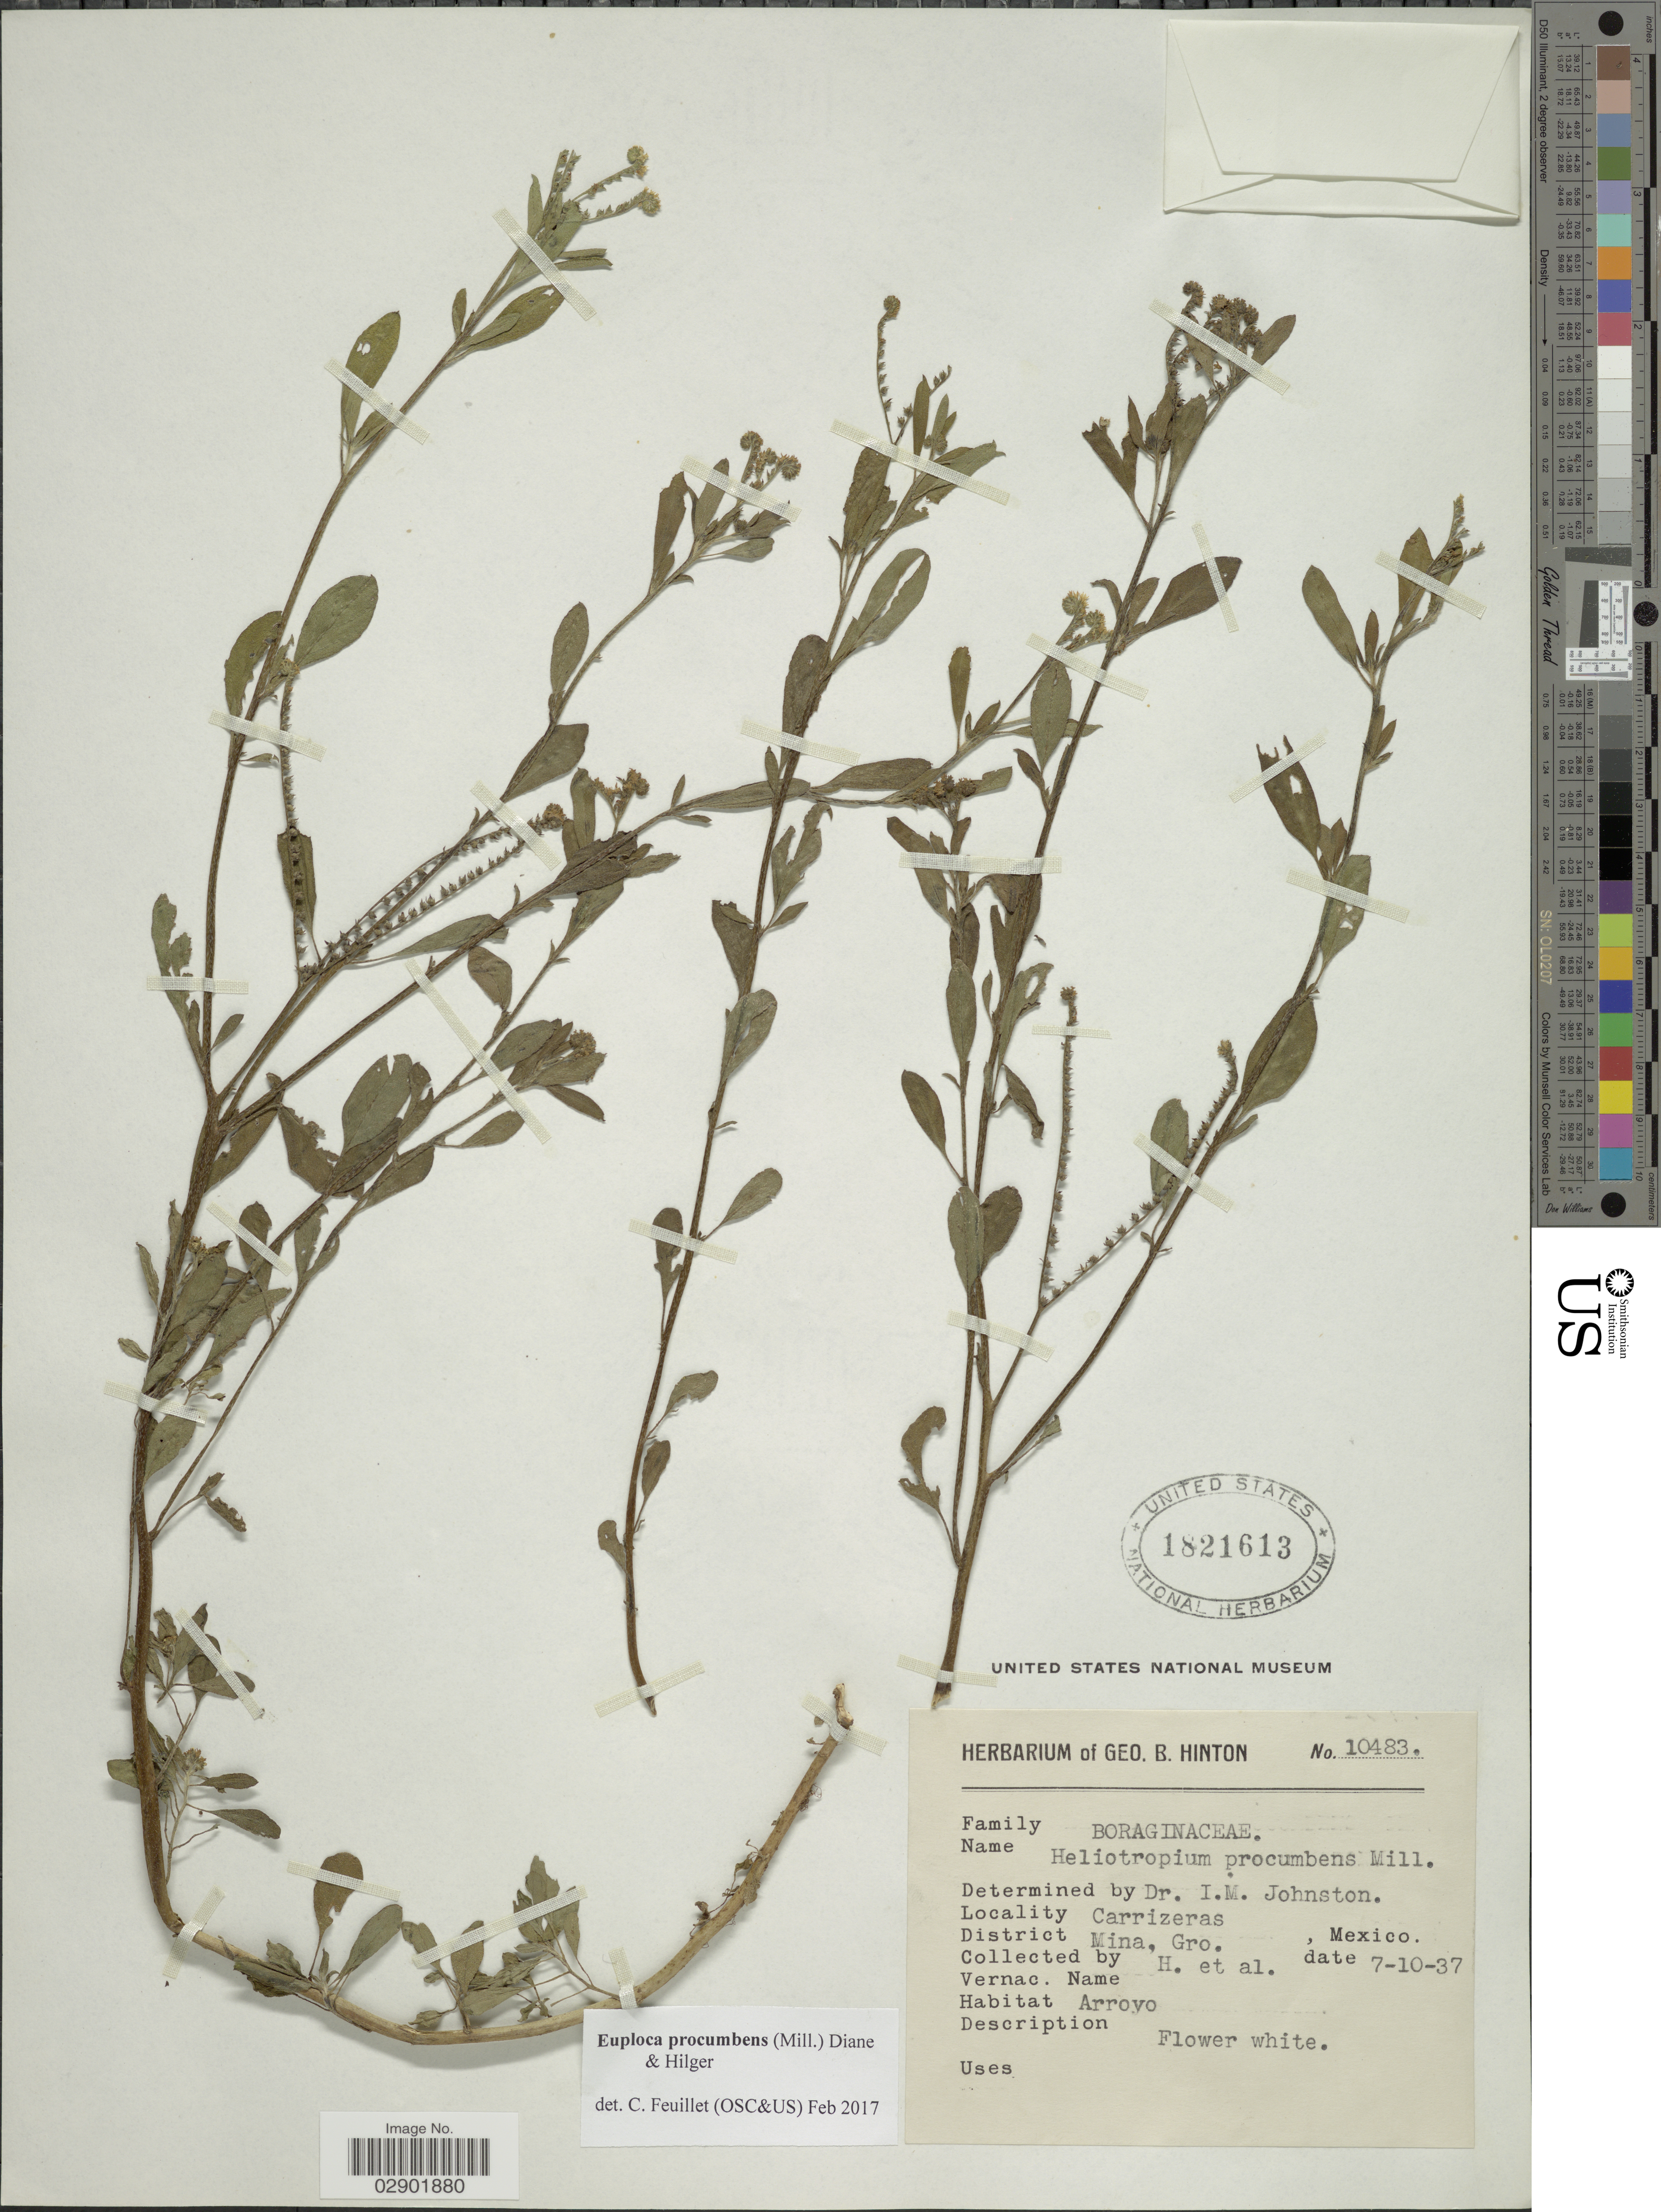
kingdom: Plantae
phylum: Tracheophyta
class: Magnoliopsida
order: Boraginales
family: Heliotropiaceae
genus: Euploca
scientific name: Euploca procumbens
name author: (Mill.) Diane & Hilger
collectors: G. B. Hinton & et al.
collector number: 10483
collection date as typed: Transcribed d/m/y: 7/10/37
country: Mexico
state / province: Guerrero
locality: Carrizeras. District Mina, Gro.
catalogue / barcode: US 1821613